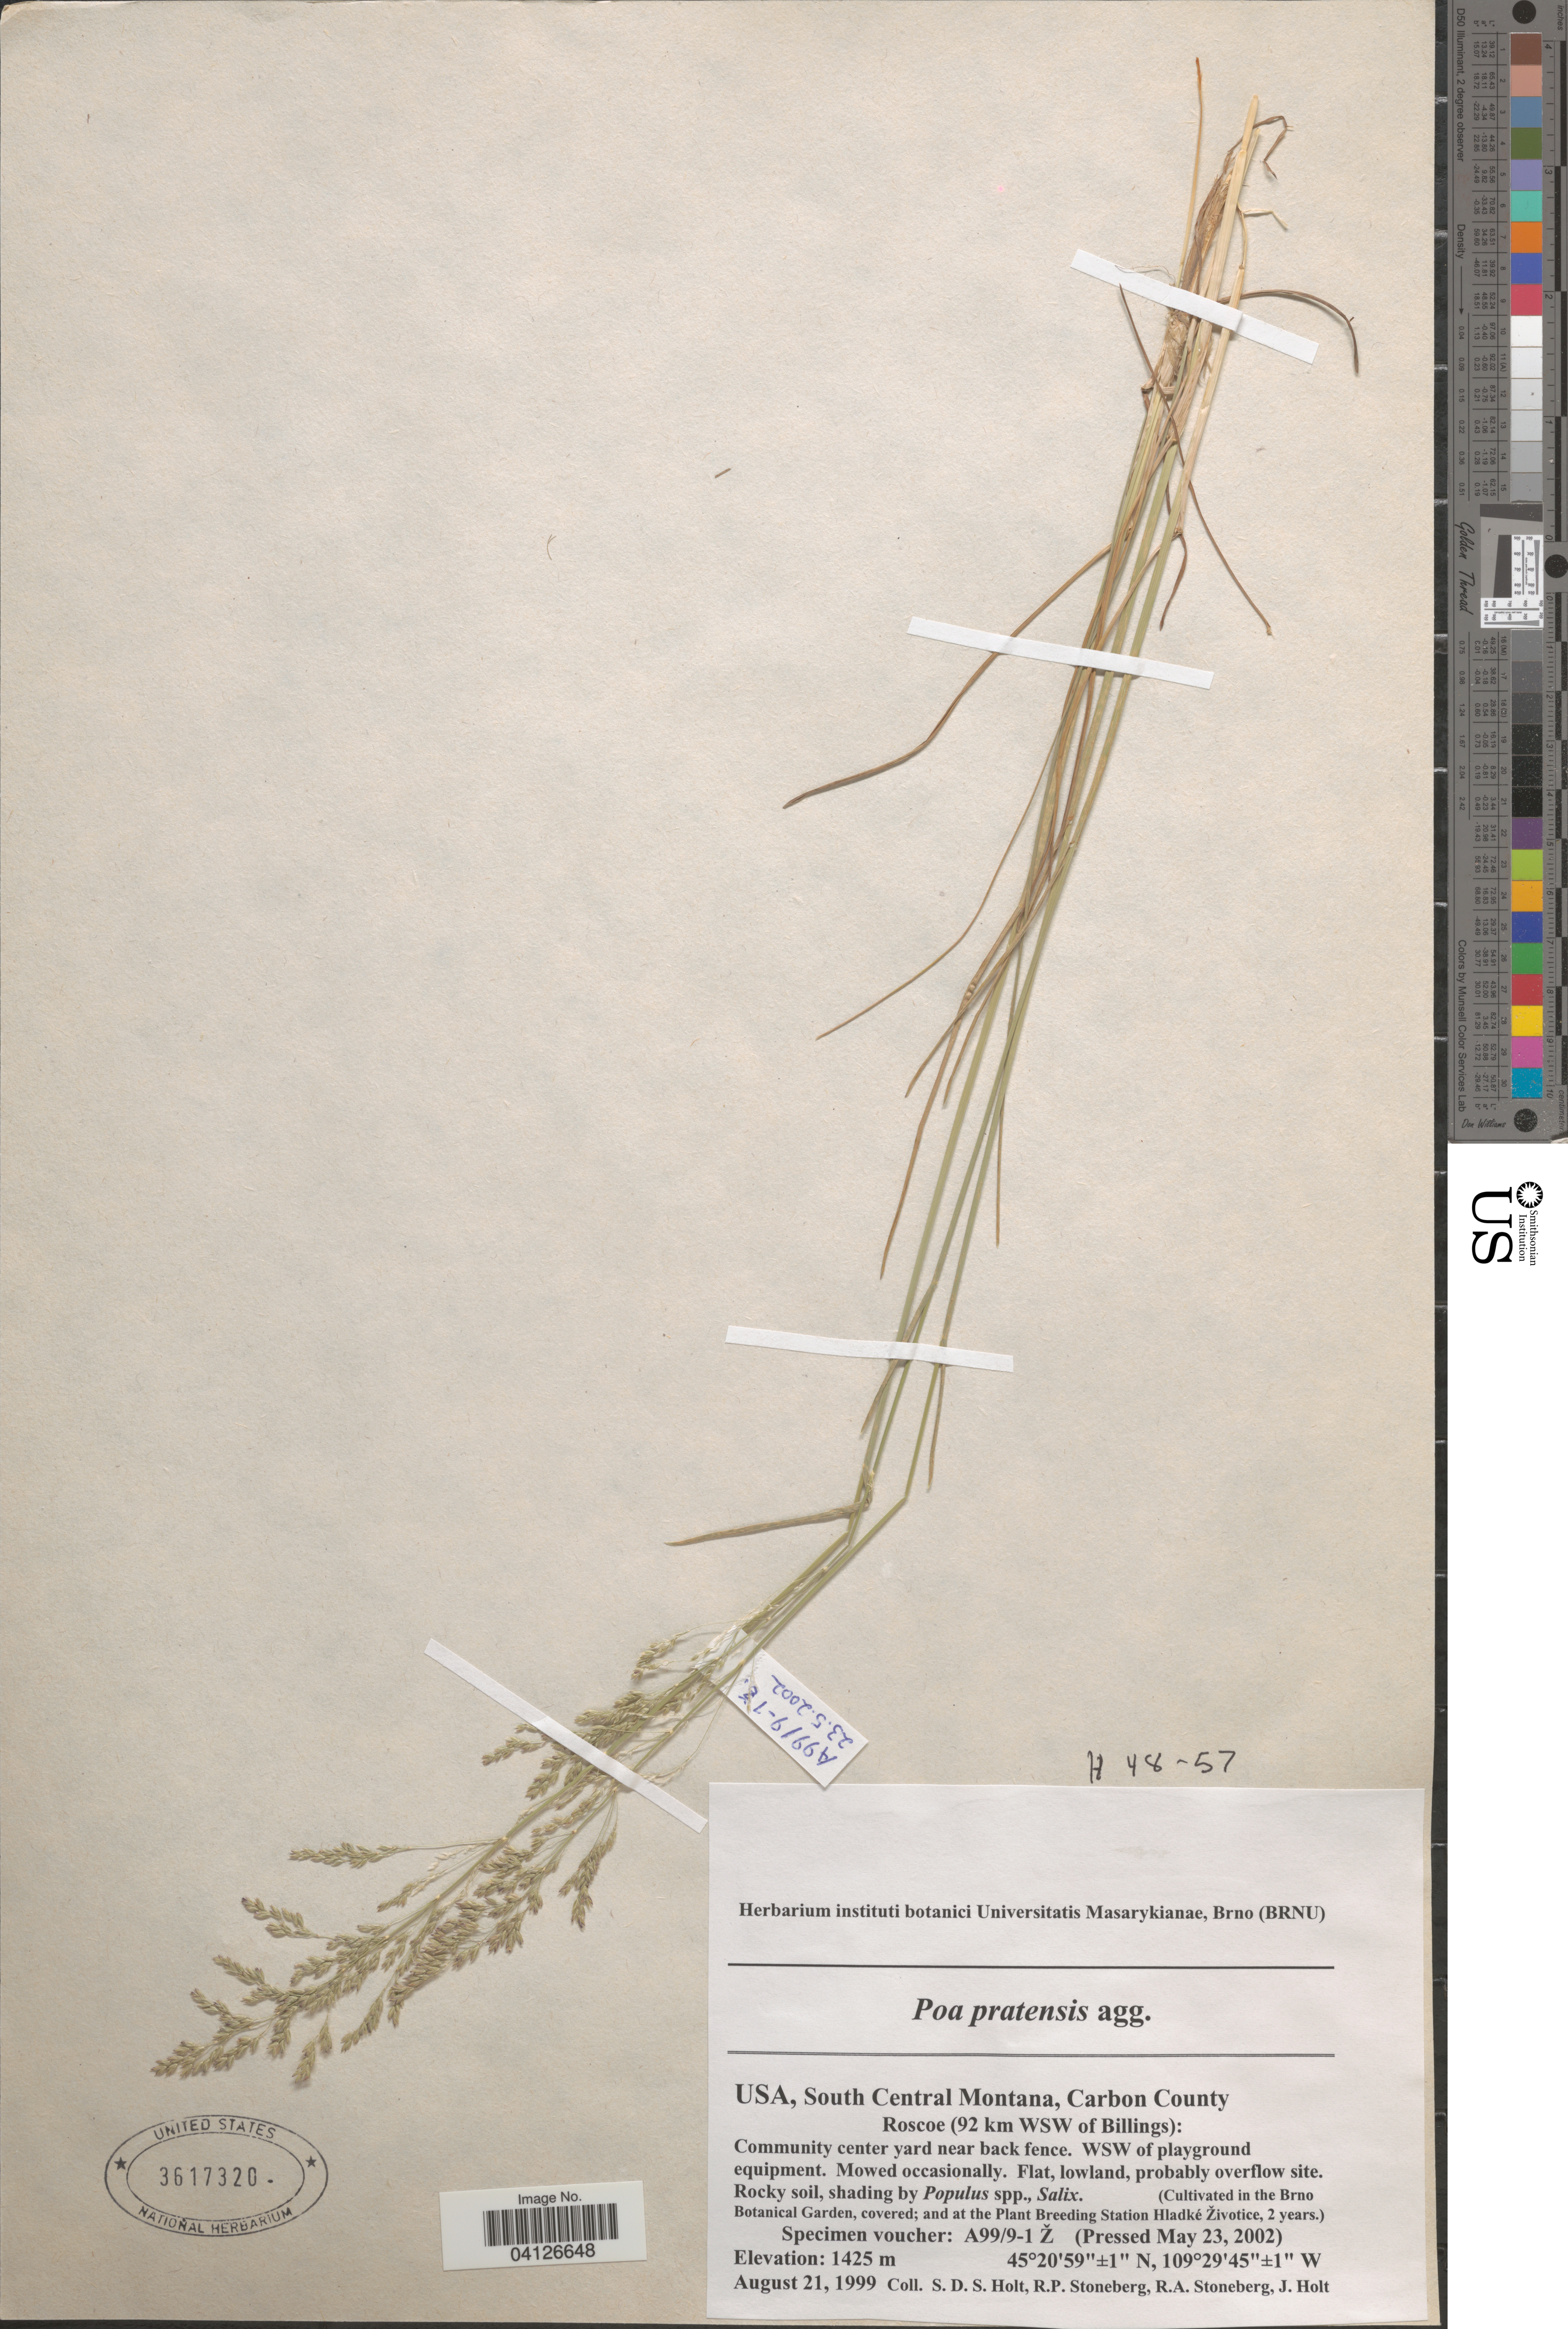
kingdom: Plantae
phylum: Tracheophyta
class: Liliopsida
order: Poales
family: Poaceae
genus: Poa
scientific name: Poa pratensis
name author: L.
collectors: Ex herb. instituti botanici Universitatis Masarykianae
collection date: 2002-05-23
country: Czechia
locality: (Cultivated in the Brno Botanical Garden, covered; and at the Plant Breeding Station Hladké Životice, 2 years.).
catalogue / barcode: US 3617320